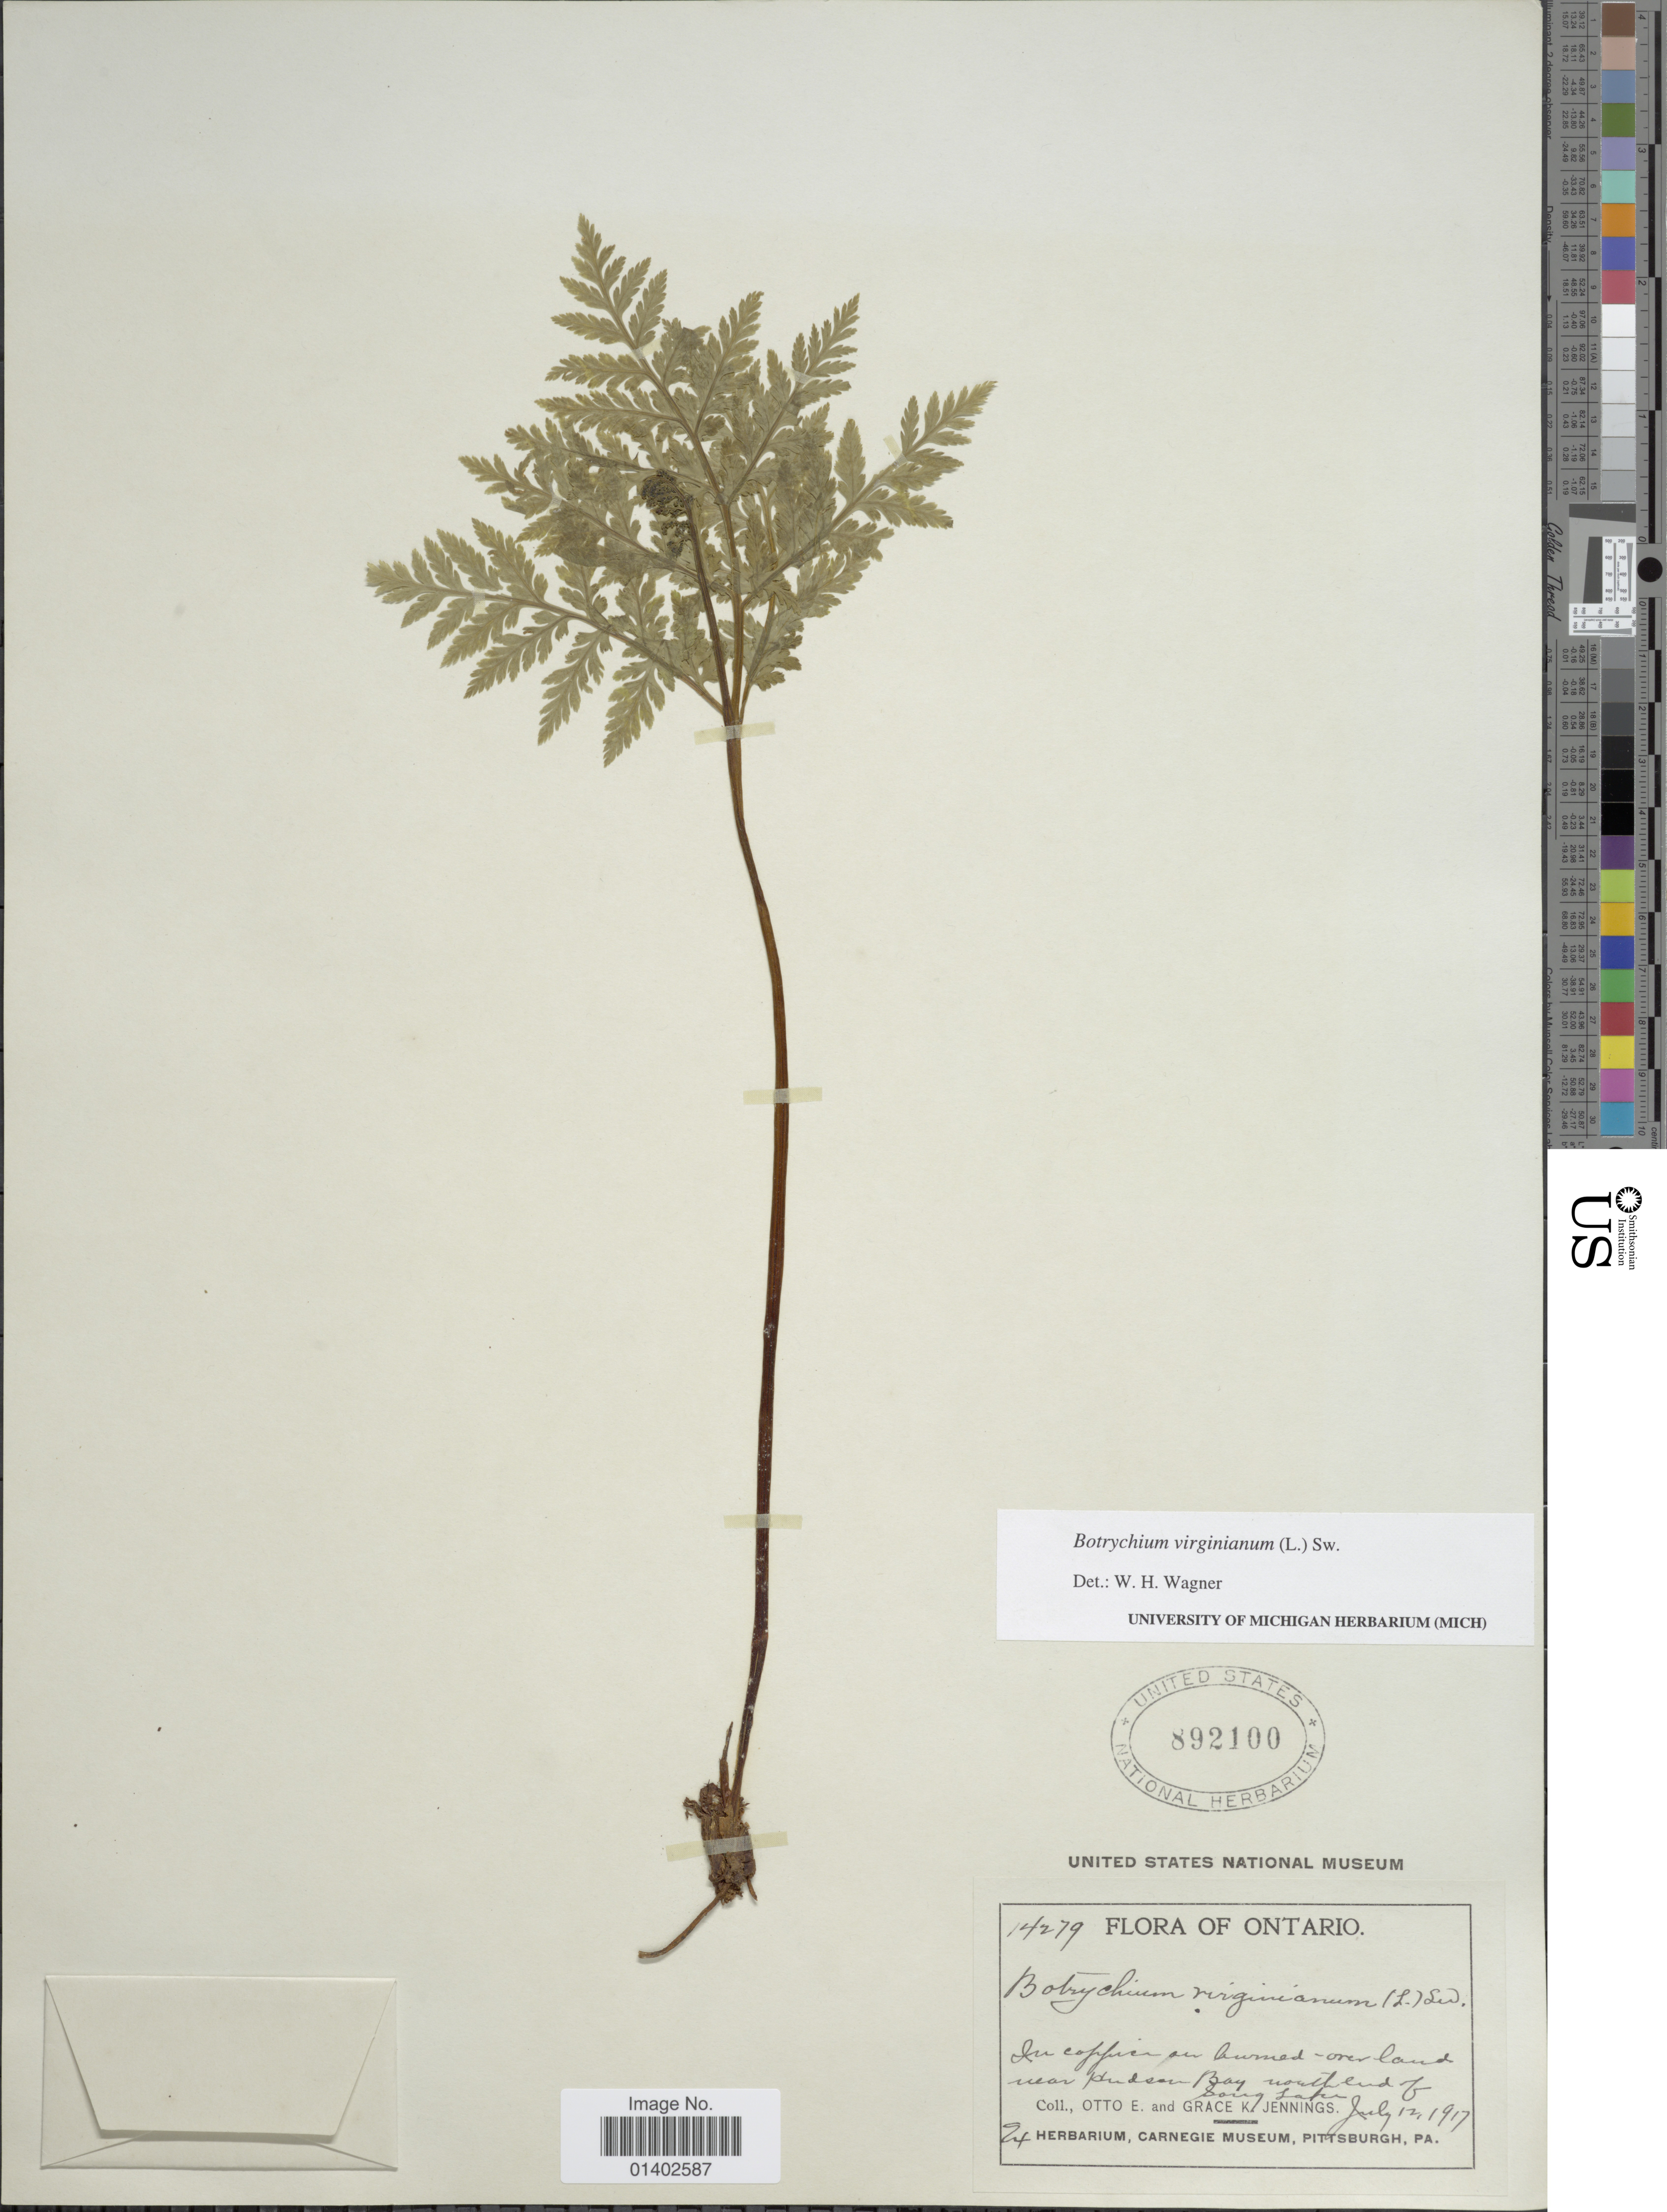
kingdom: Plantae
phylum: Tracheophyta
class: Polypodiopsida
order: Ophioglossales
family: Ophioglossaceae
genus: Botrychium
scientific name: Botrychium virginianum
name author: (L.) Sw.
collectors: O. E. Jennings & G. K. Jennings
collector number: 14279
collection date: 1917-07-12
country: Canada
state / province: Ontario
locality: Near Hudson Bay, north end of Gong Lake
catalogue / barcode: US 892100